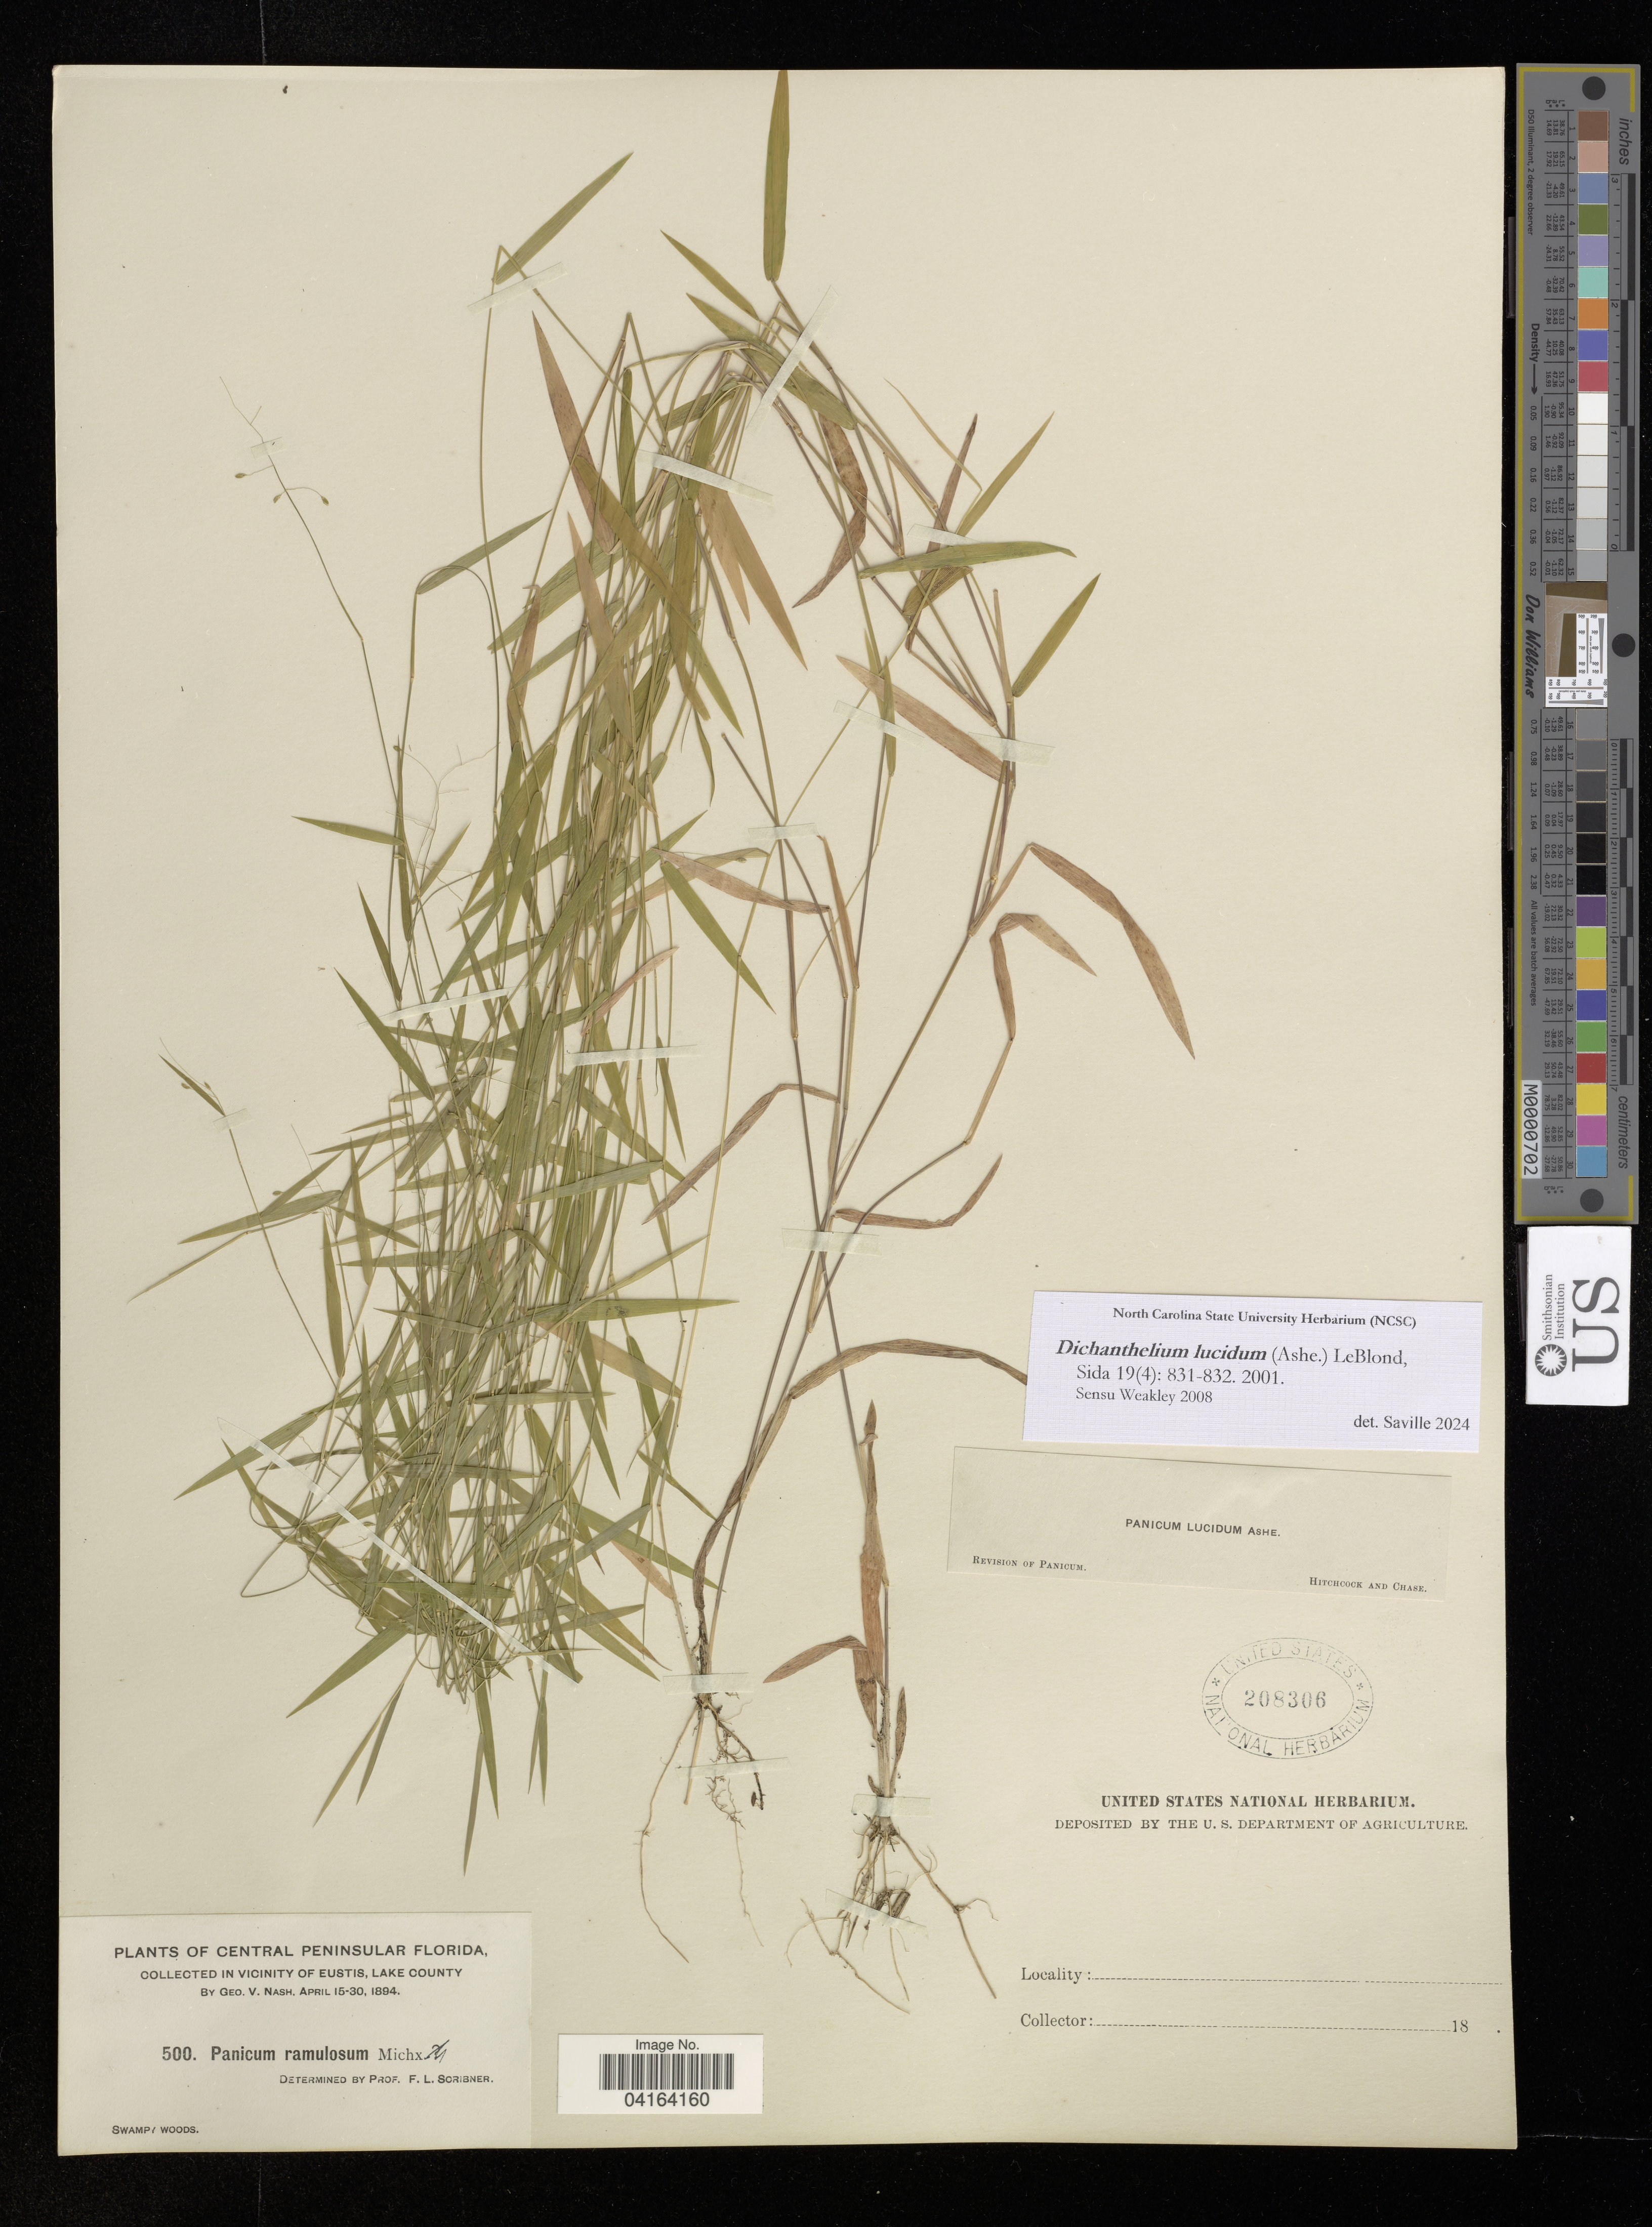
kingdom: Plantae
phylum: Tracheophyta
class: Liliopsida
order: Poales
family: Poaceae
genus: Dichanthelium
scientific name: Dichanthelium lucidum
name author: (Ashe) LeBlond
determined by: Saville, A. C., (NCSC), North Carolina State University (UNITED STATES)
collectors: G. V. Nash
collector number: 500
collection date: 1894-04-15/1894-04-30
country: United States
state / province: Florida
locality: Central Peninsular. Vicinity of Eustis, Lake County.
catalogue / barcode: US 208306